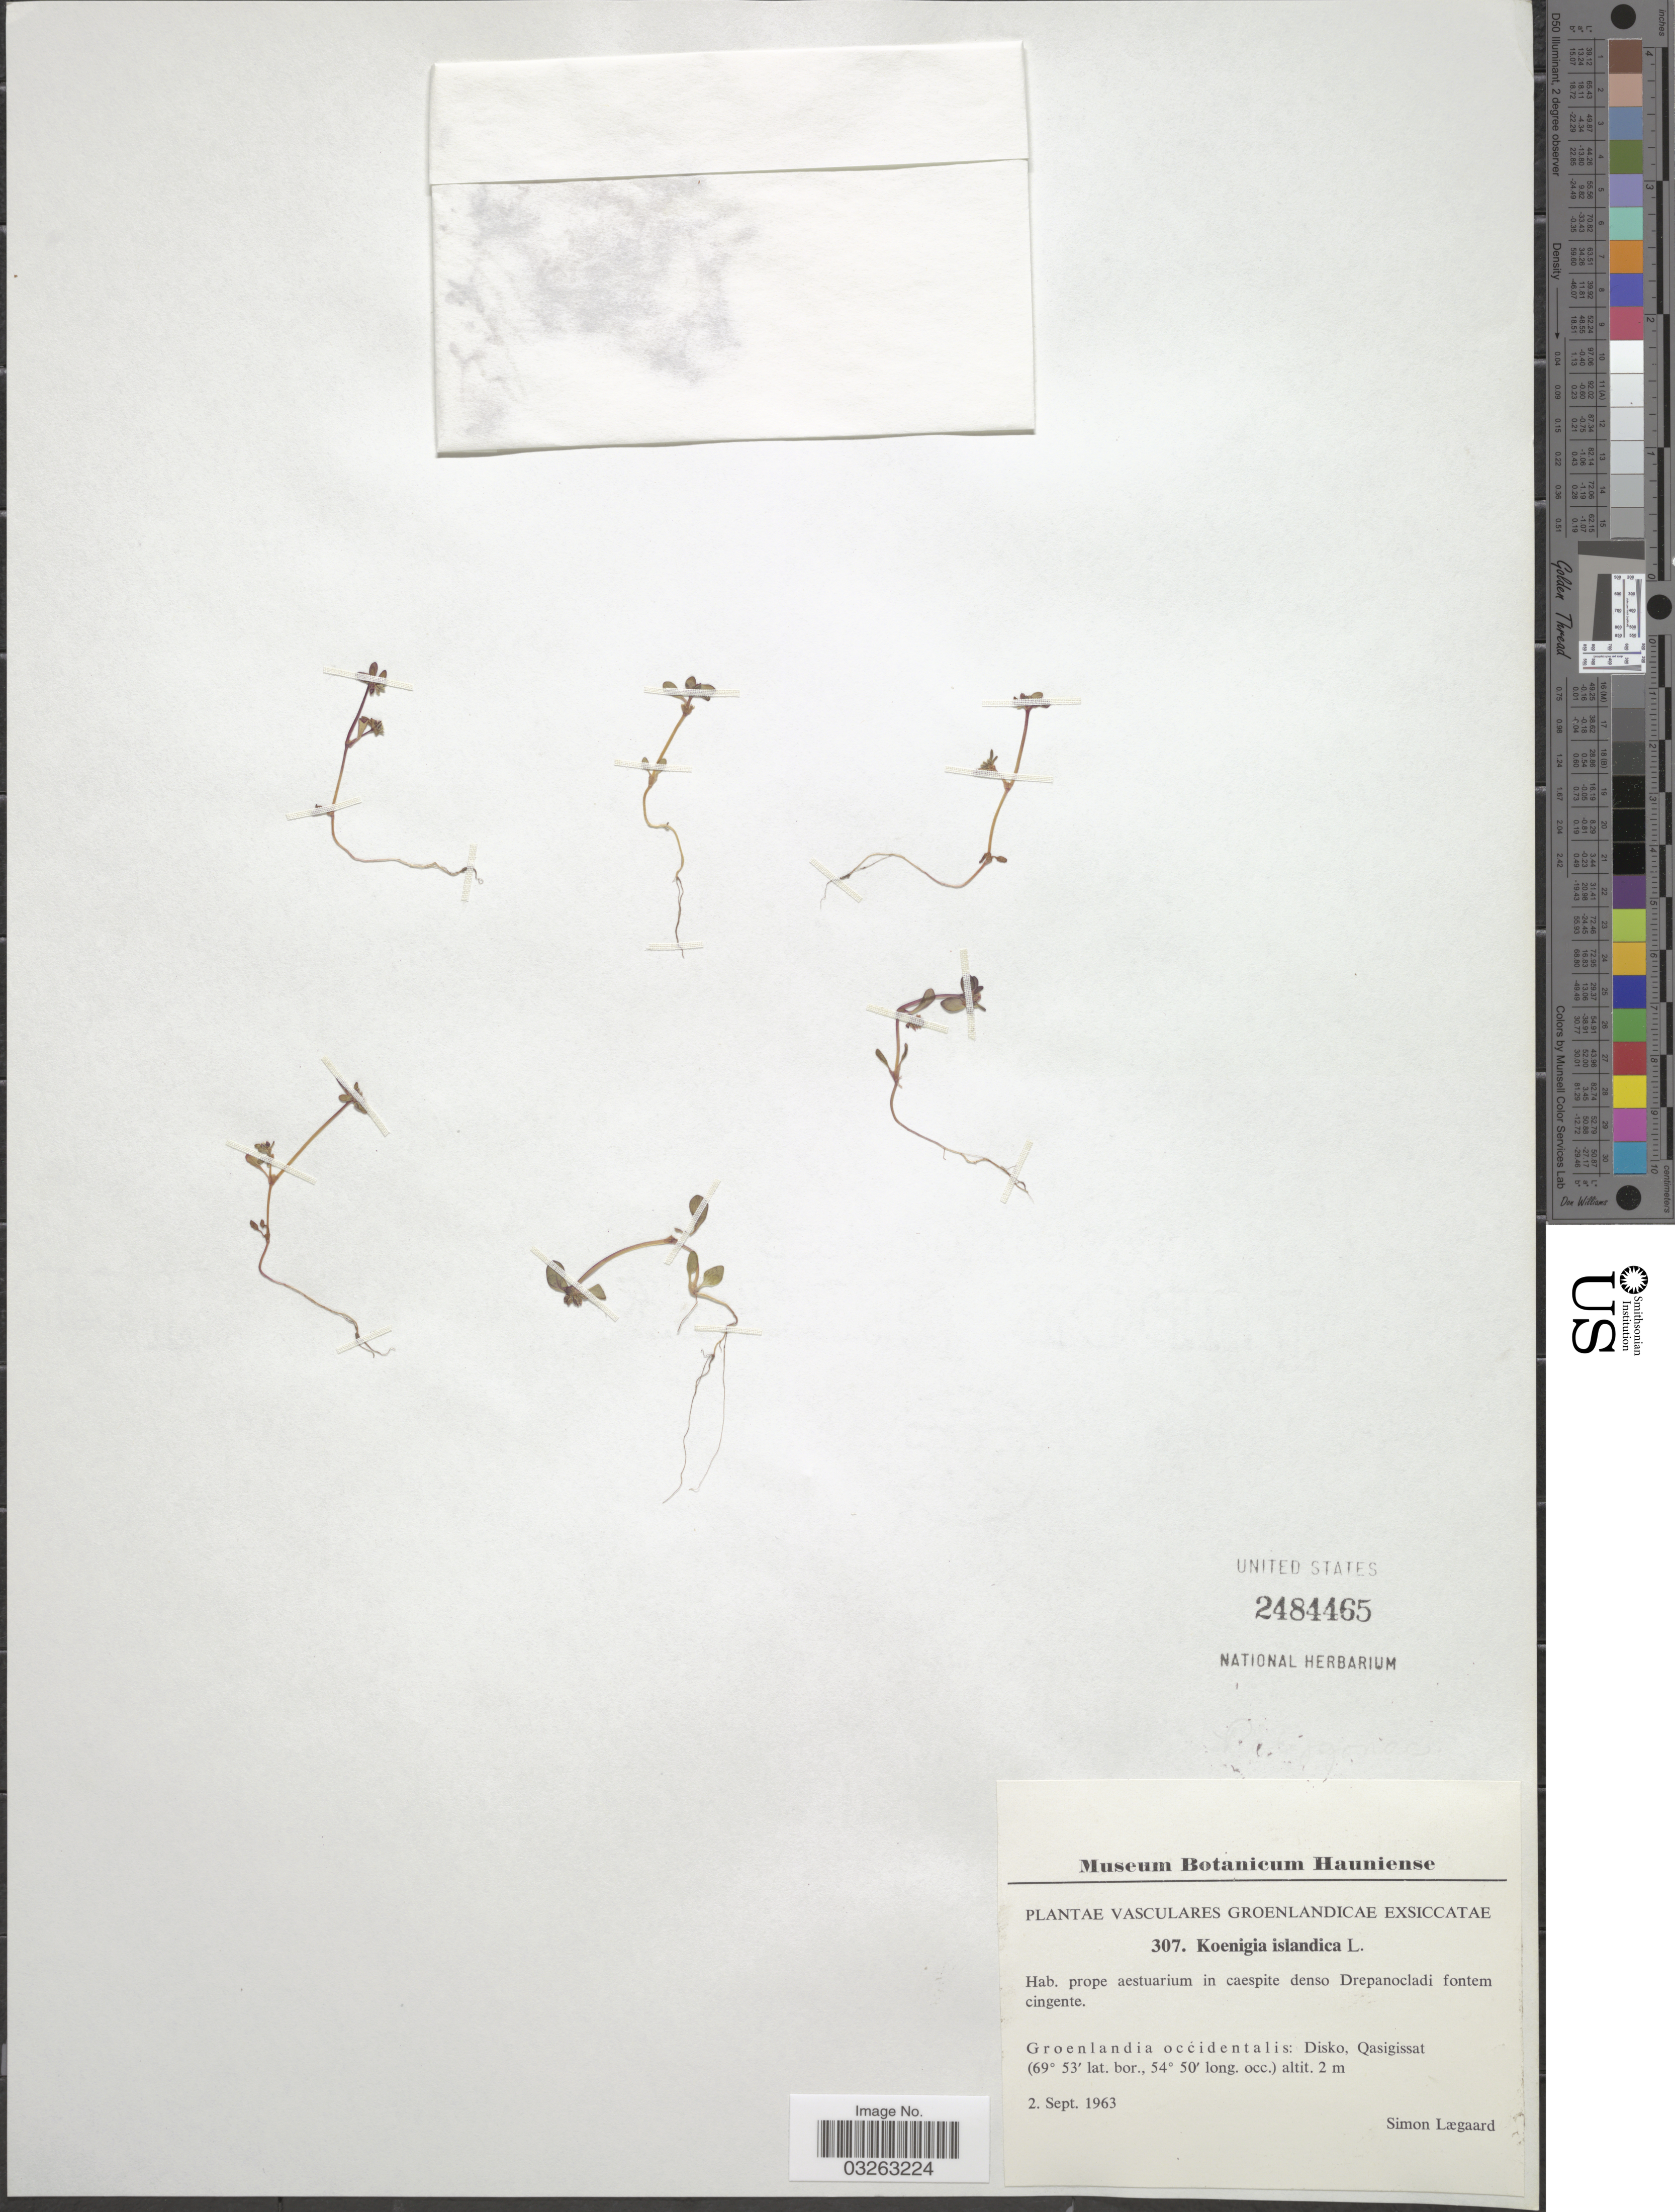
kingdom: Plantae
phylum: Tracheophyta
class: Magnoliopsida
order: Caryophyllales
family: Polygonaceae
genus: Koenigia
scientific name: Koenigia islandica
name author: L.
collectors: S. Lægaard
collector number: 307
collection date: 1963-09-02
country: Greenland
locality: Groenlandia occidentalis: Disko, Qasigissat.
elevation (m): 2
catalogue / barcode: US 2484465